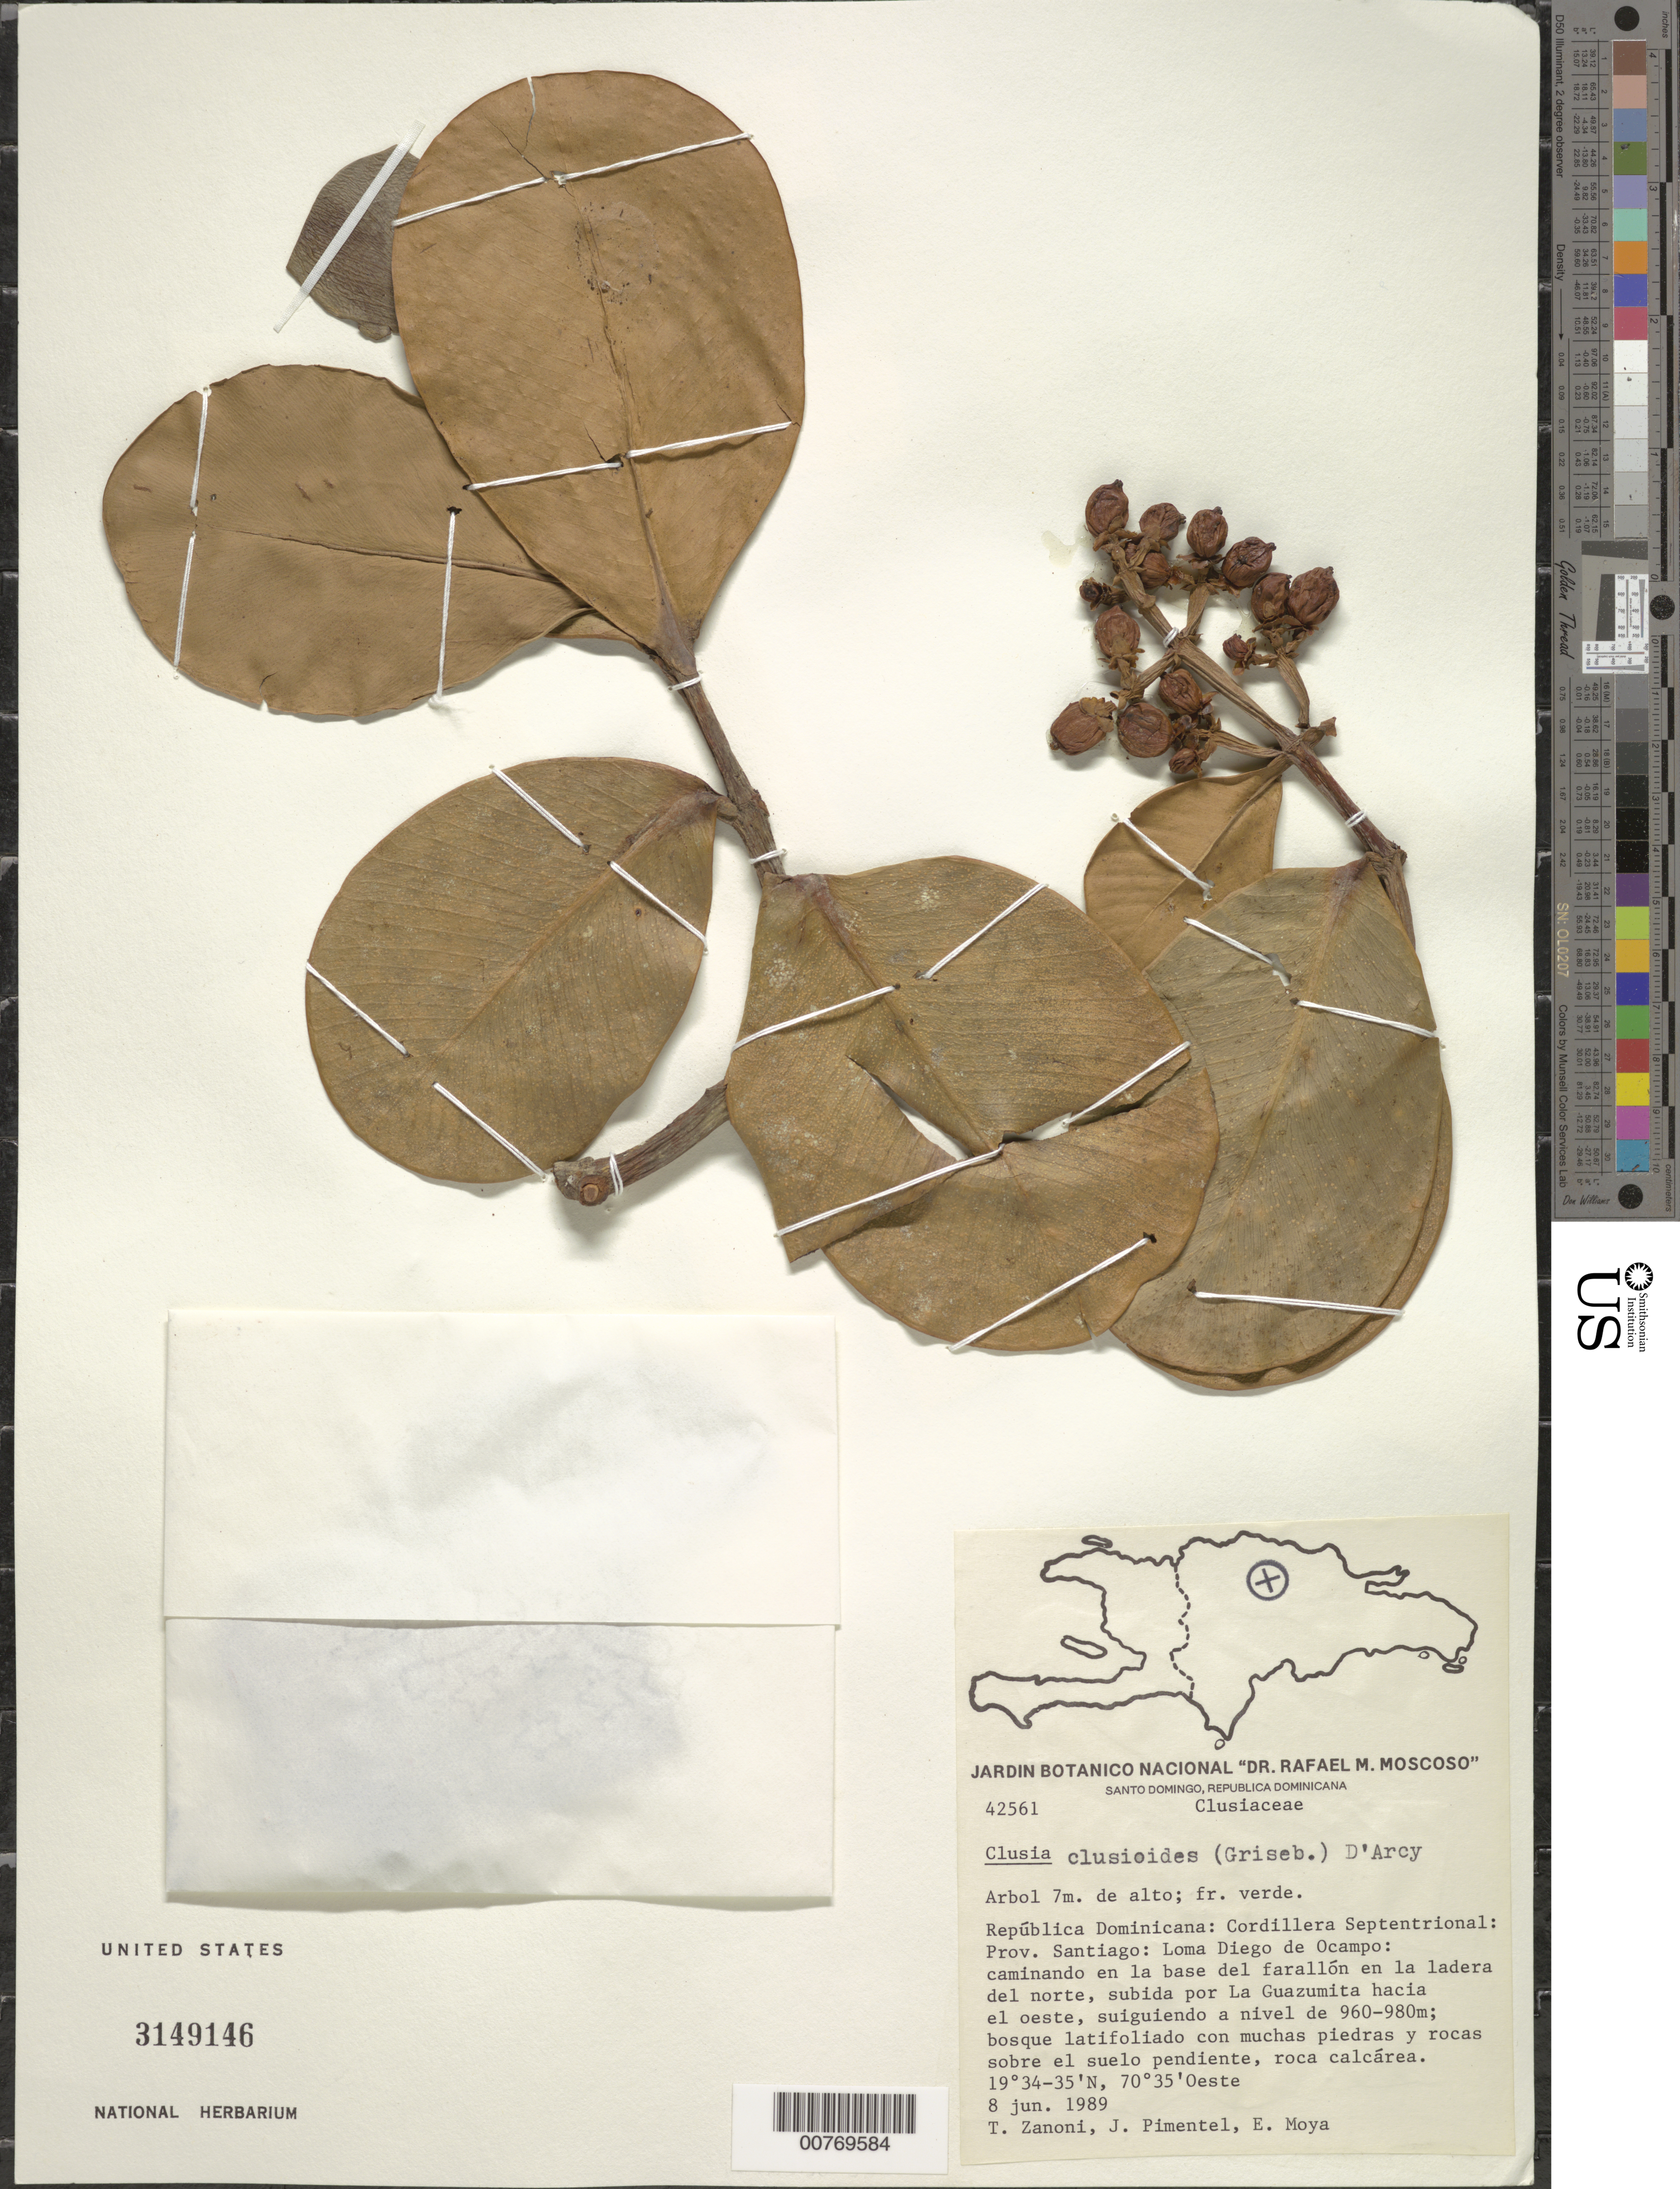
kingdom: Plantae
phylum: Tracheophyta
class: Magnoliopsida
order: Malpighiales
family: Clusiaceae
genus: Clusia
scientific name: Clusia clusioides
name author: (Griseb.) D'Arcy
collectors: T. A. Zanoni, J. Pimentel & E. Moya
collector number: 42561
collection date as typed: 08 Jun 1989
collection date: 1989-06-08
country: Dominican Republic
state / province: Santiago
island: Hispaniola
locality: Cordillera Septentrional, Loma Diego de Ocampo, walking in the clift base in the north side, Guazumita, to the west.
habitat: Broad leaves forest with a lot of rocks over the soil, calcareous rocks.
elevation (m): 960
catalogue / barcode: US 3149146